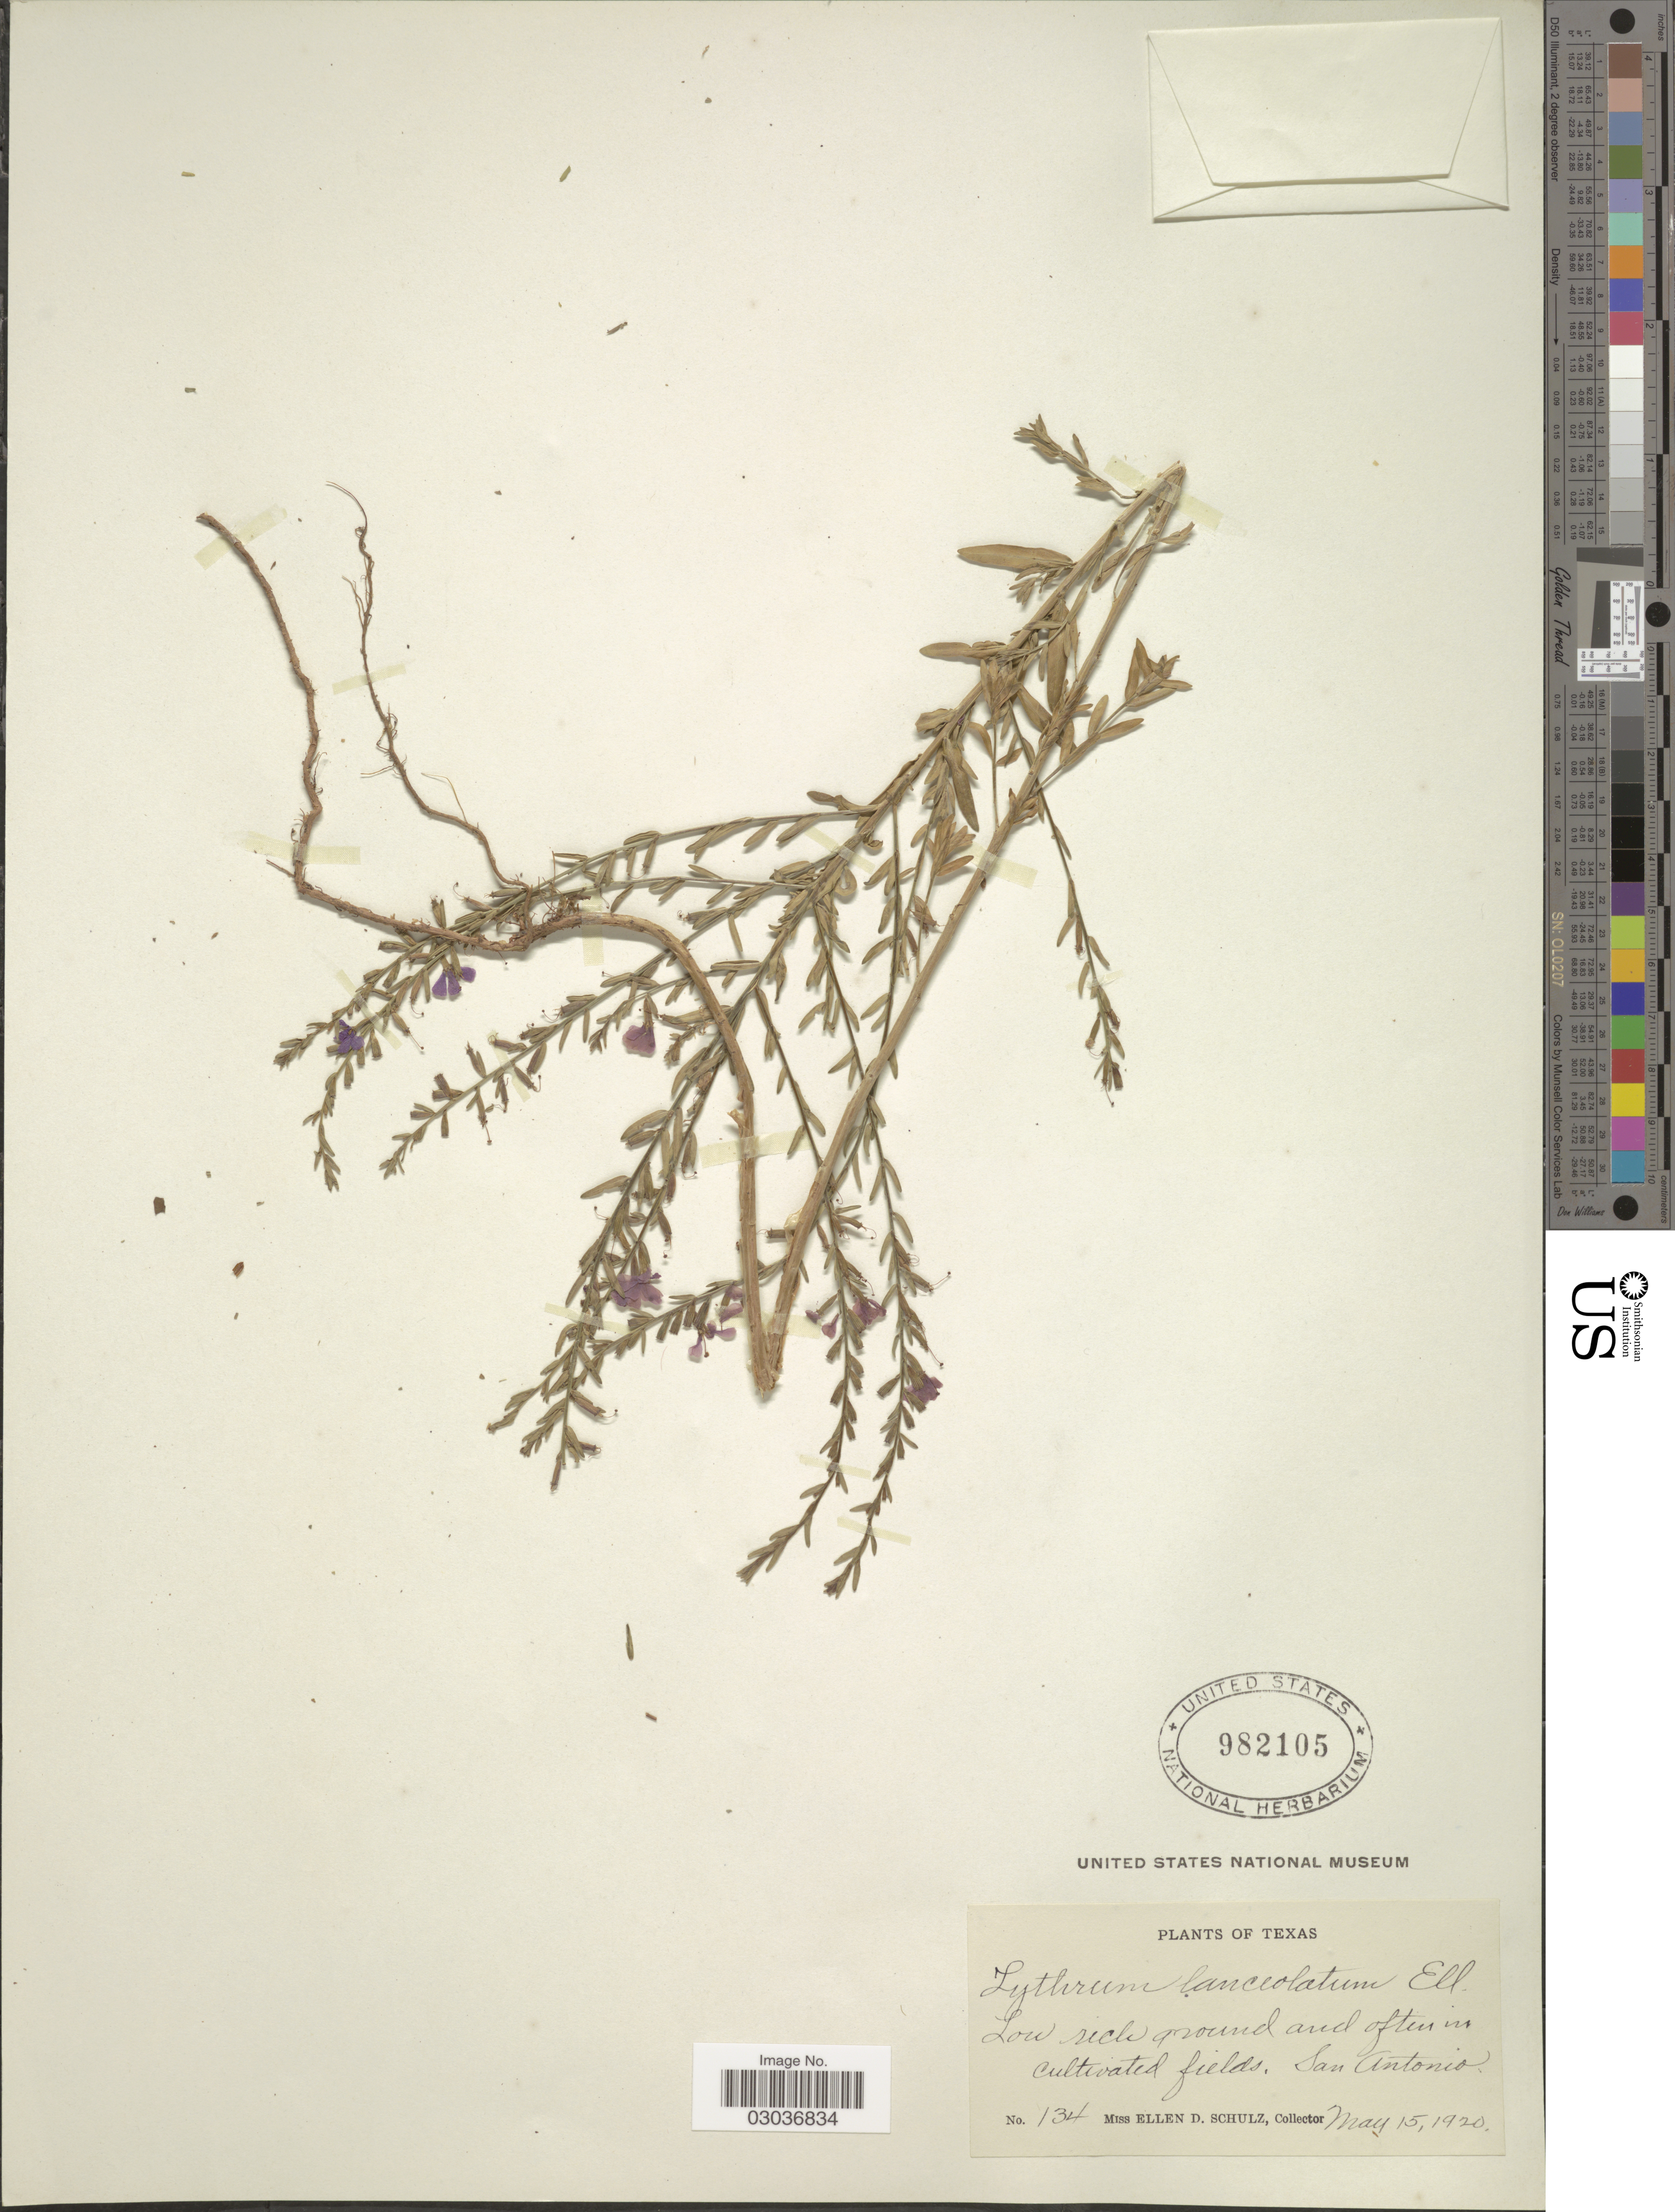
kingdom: Plantae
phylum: Tracheophyta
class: Magnoliopsida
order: Myrtales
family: Lythraceae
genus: Lythrum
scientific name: Lythrum californicum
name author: Torr. & A. Gray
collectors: E. D. Schulz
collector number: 134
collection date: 1920-05-15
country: United States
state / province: Texas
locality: Low rich ground and often in cultivated fields, San Antonio.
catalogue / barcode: US 982105